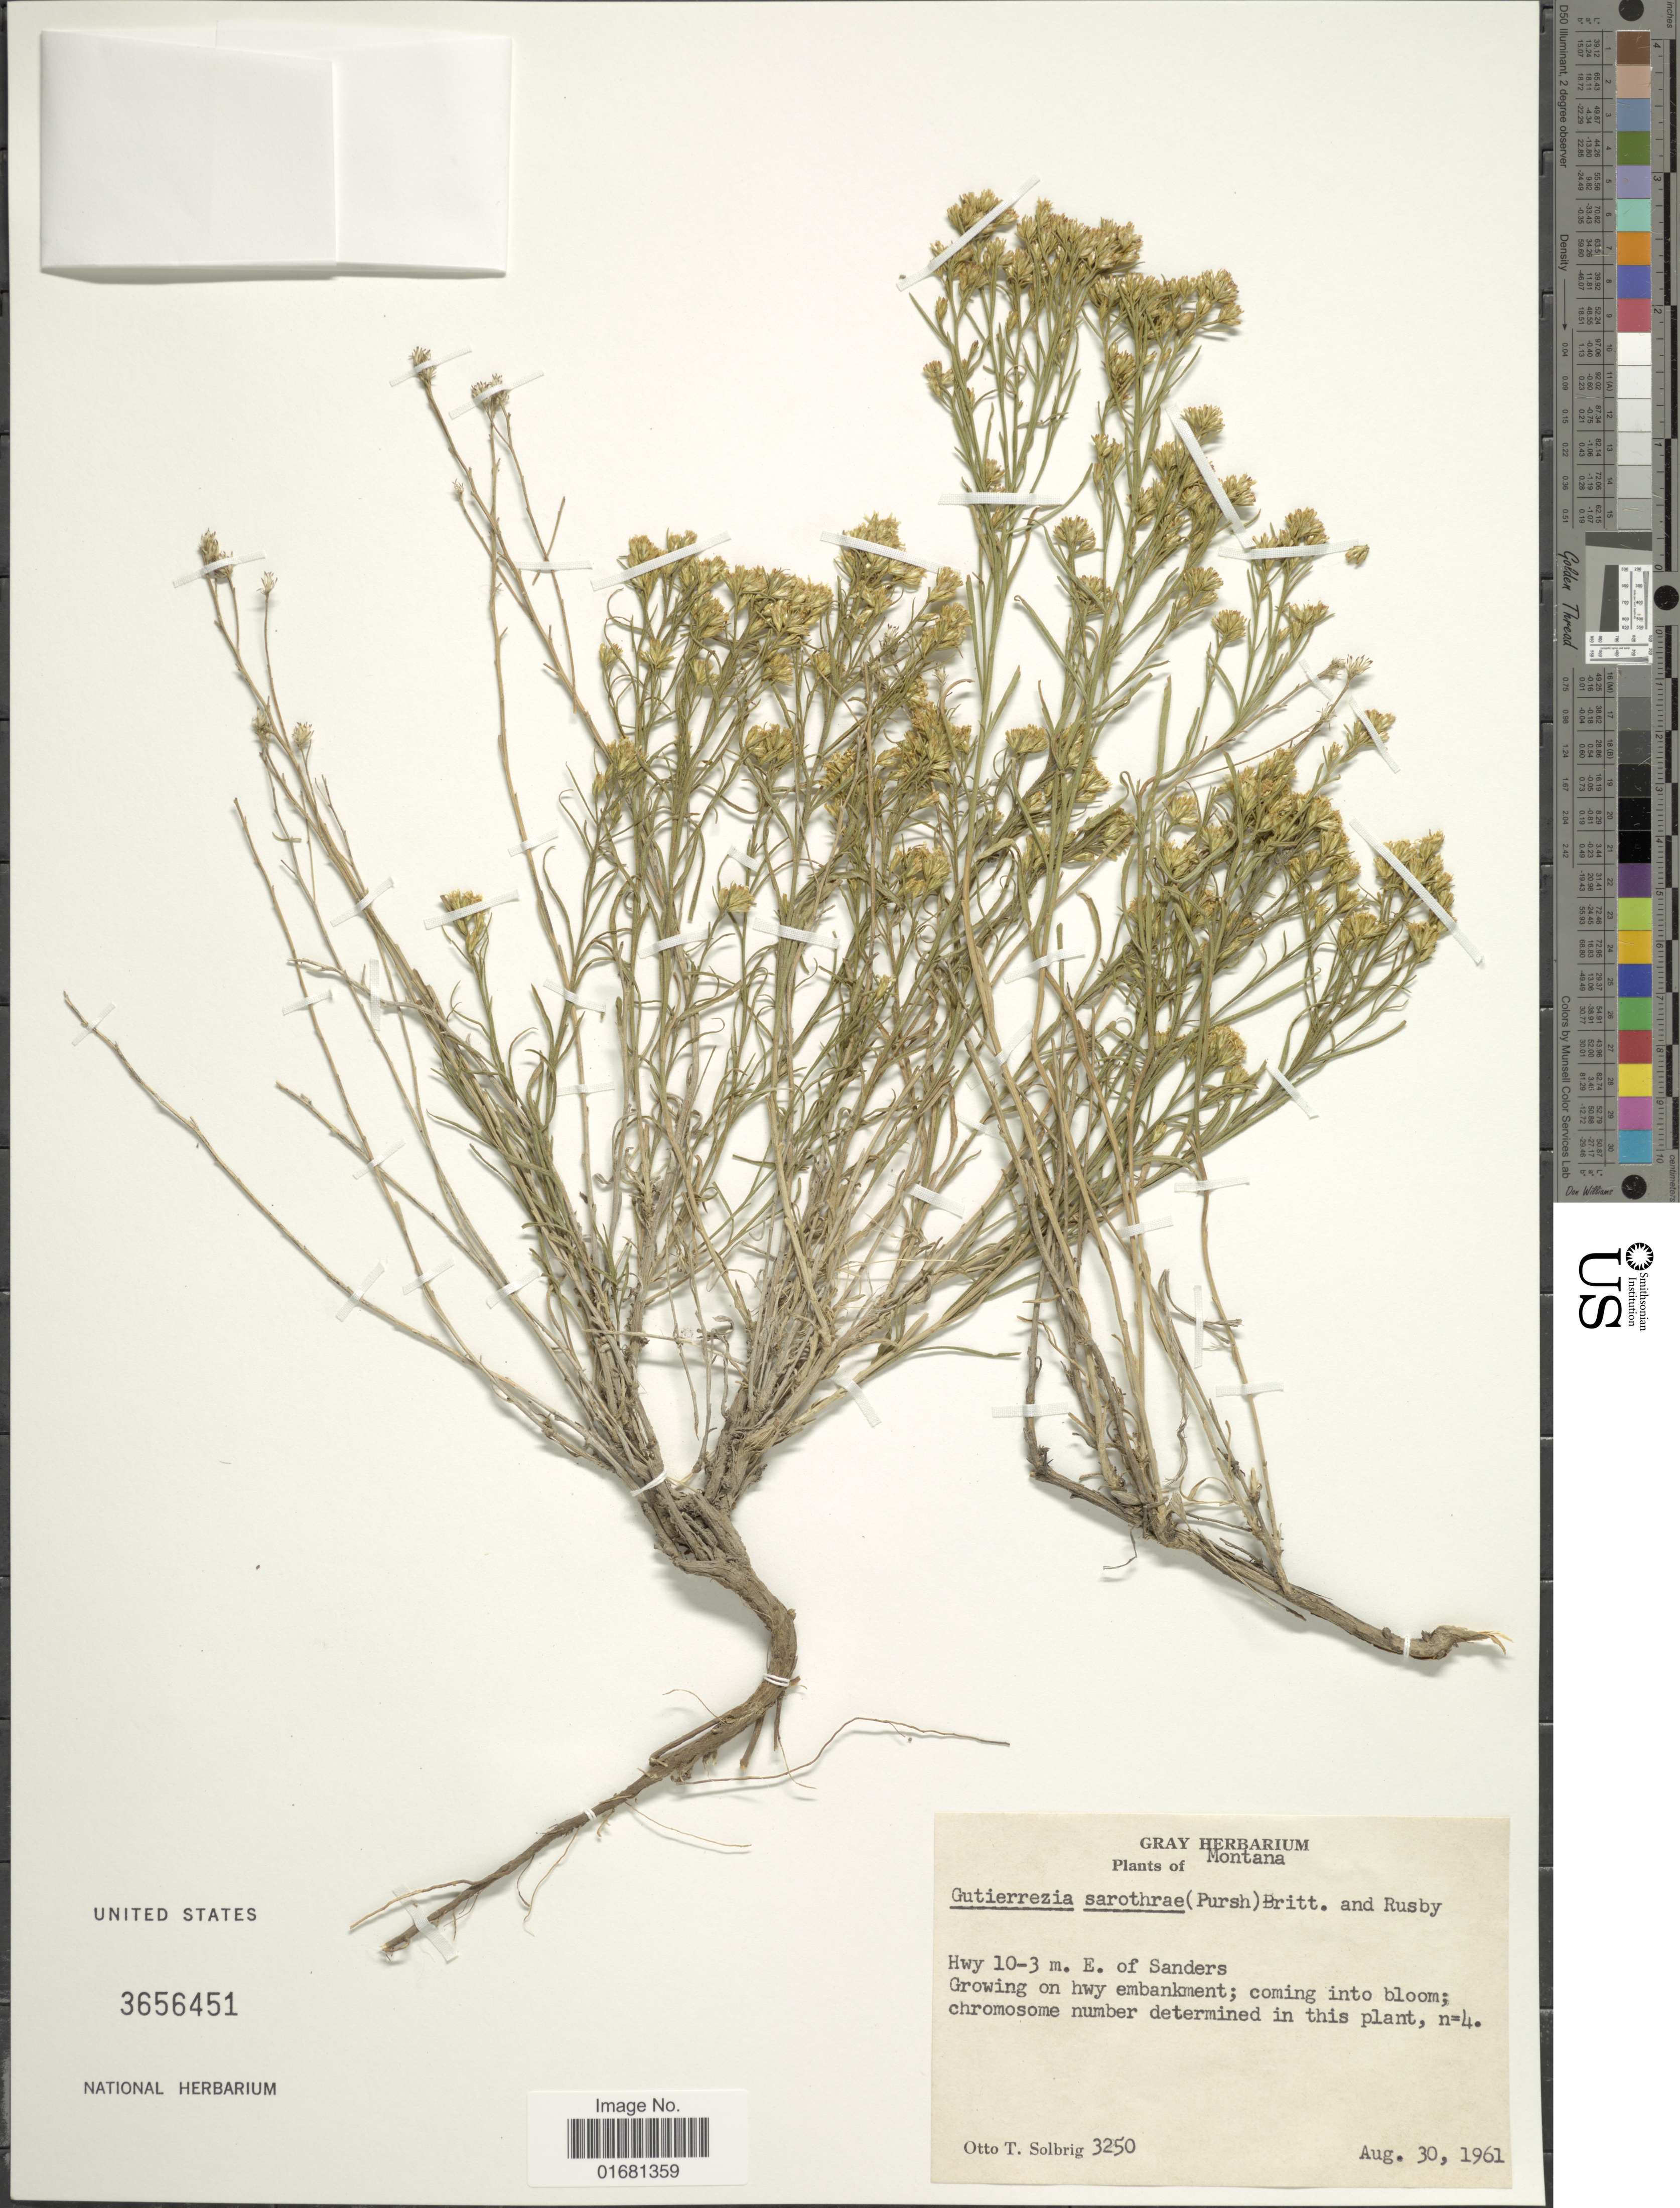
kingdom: Plantae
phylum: Tracheophyta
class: Magnoliopsida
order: Asterales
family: Asteraceae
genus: Gutierrezia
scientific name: Gutierrezia sarothrae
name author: (Pursh) Britton & Rusby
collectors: O. T. Solbrig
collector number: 3250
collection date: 1961-08-30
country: United States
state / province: Montana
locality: Hwy 10-3 m. E. of Sanders.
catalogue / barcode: US 3656451